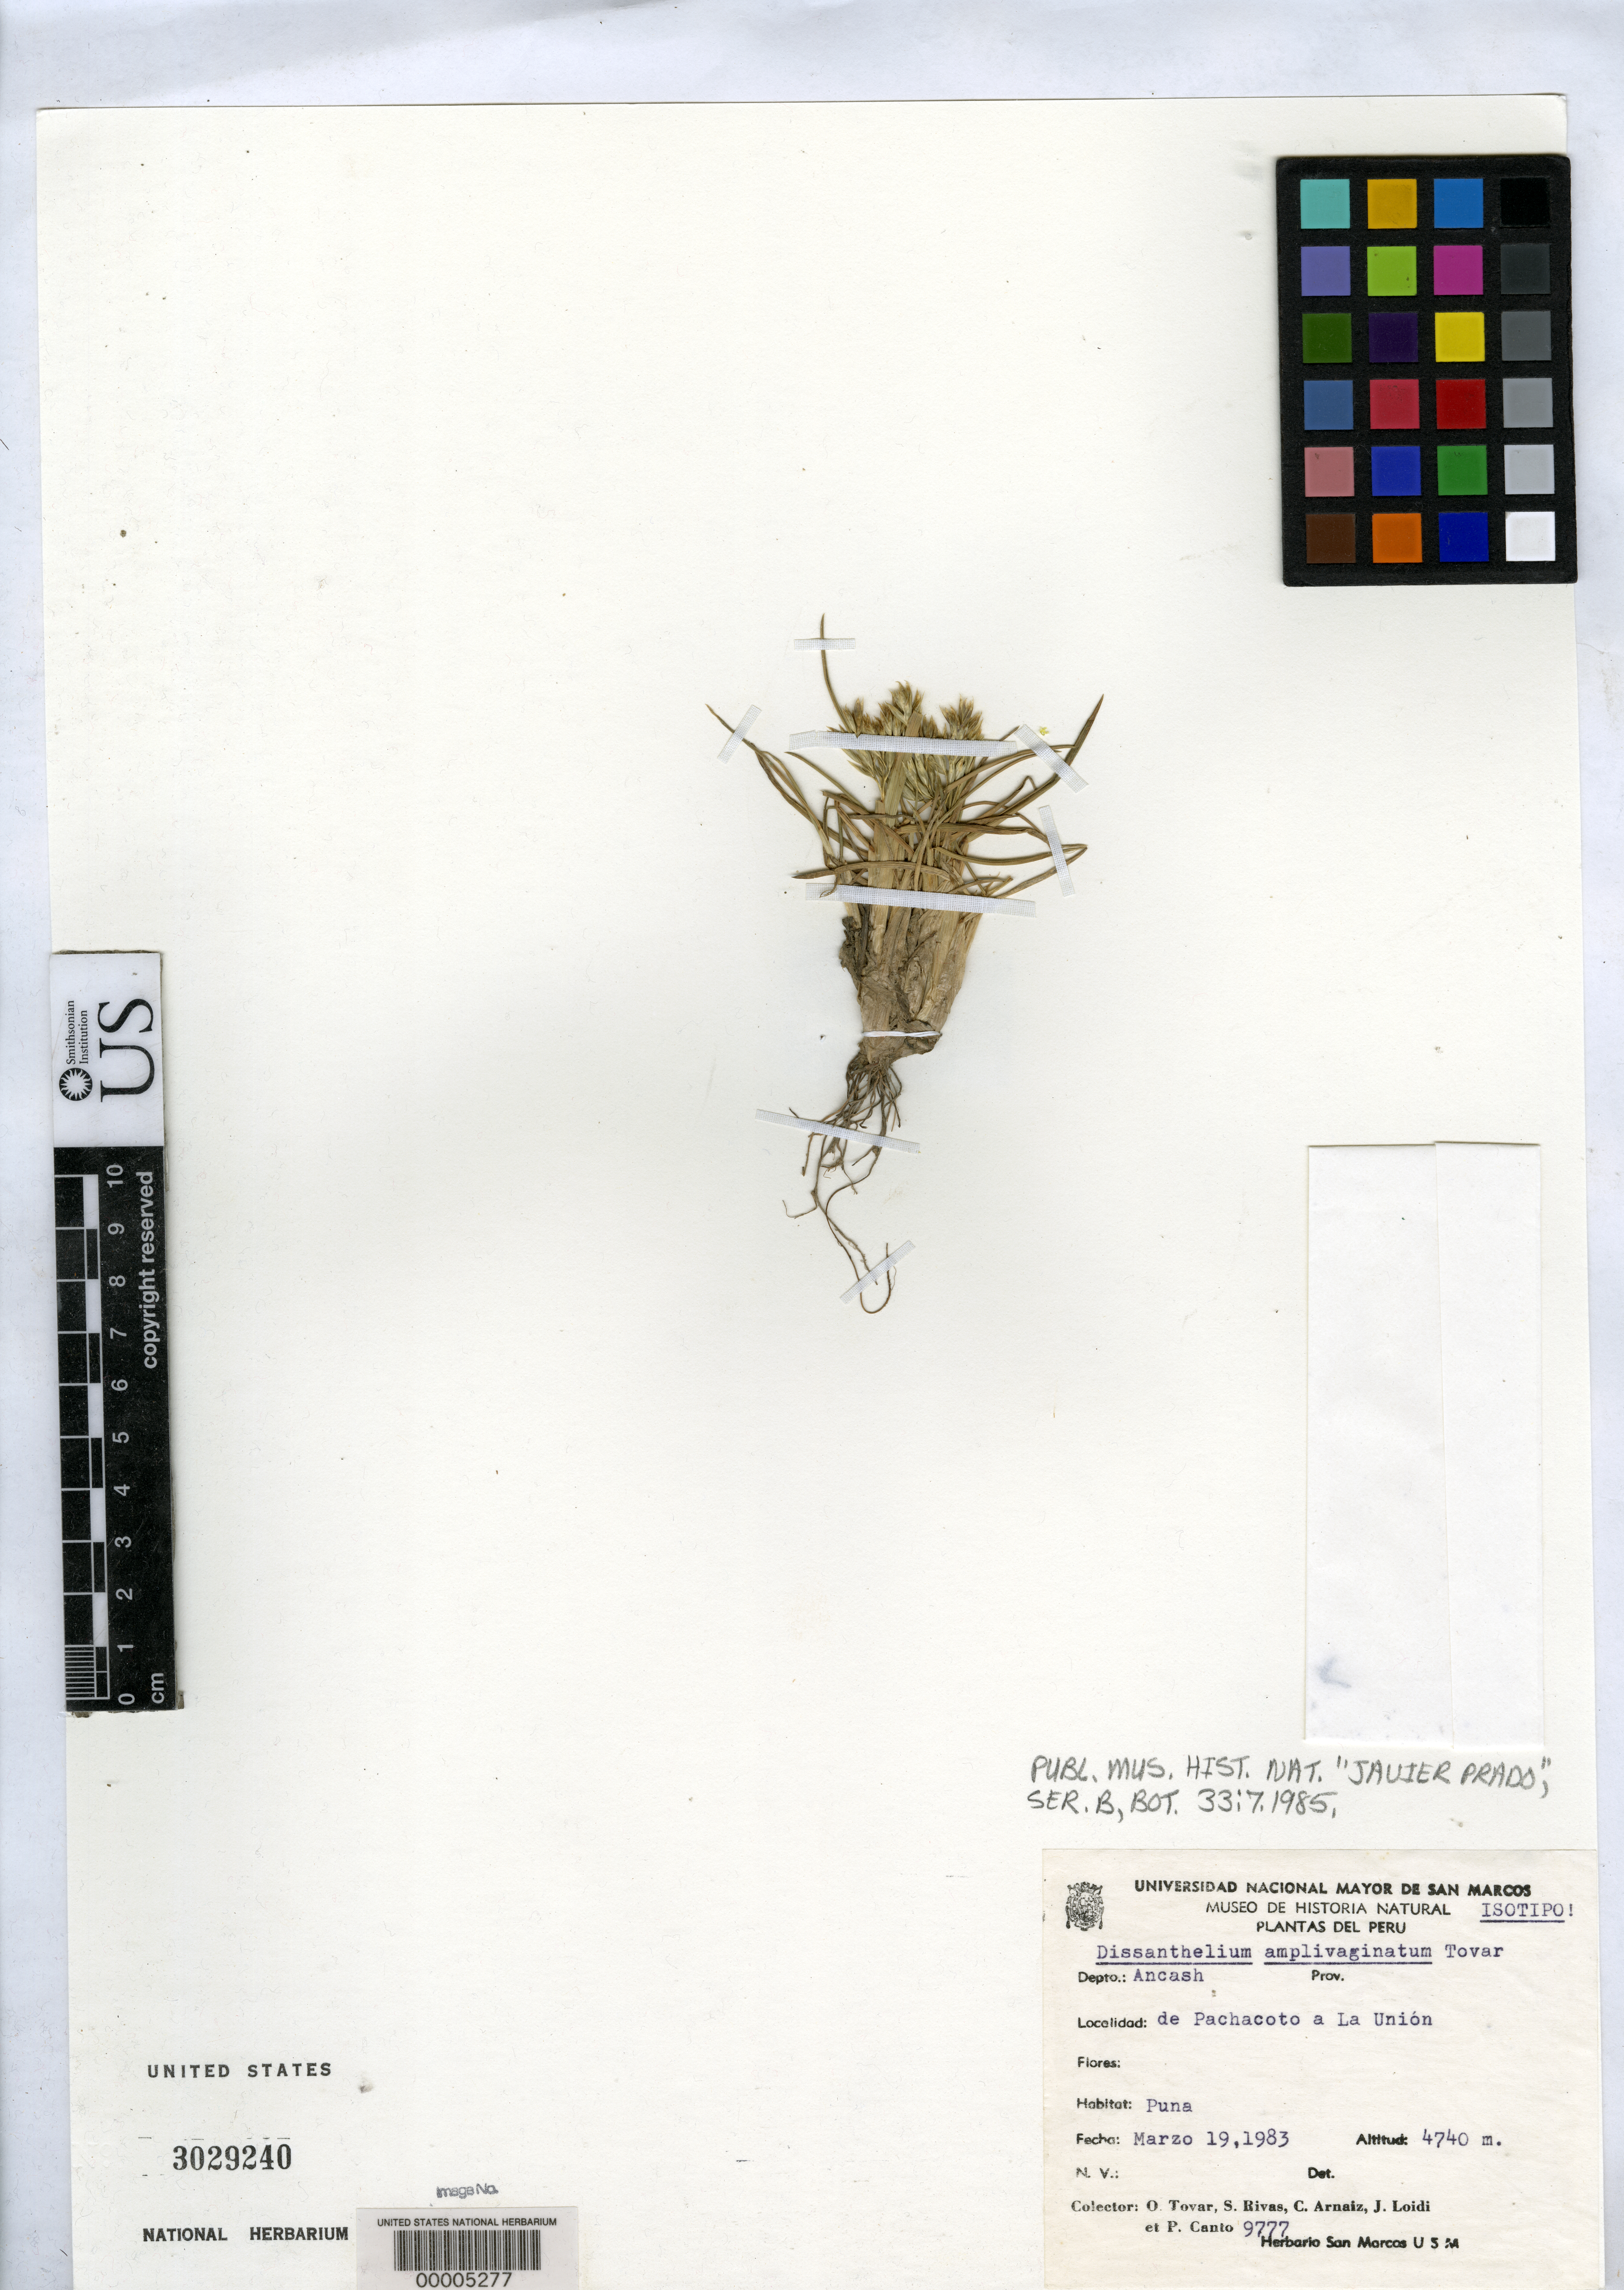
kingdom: Plantae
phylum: Tracheophyta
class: Liliopsida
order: Poales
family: Poaceae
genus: Dissanthelium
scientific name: Dissanthelium amplivaginatum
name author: Tovar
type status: Isotype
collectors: Ó. Tovar, S. Rivas, C. Arnaiz, J. Loidi & P. Cantó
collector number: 9777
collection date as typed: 19 Mar 1983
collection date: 1983-03-19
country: Peru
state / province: Ancash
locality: Pachacoto a La Union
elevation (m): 4740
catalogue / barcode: US 3029240